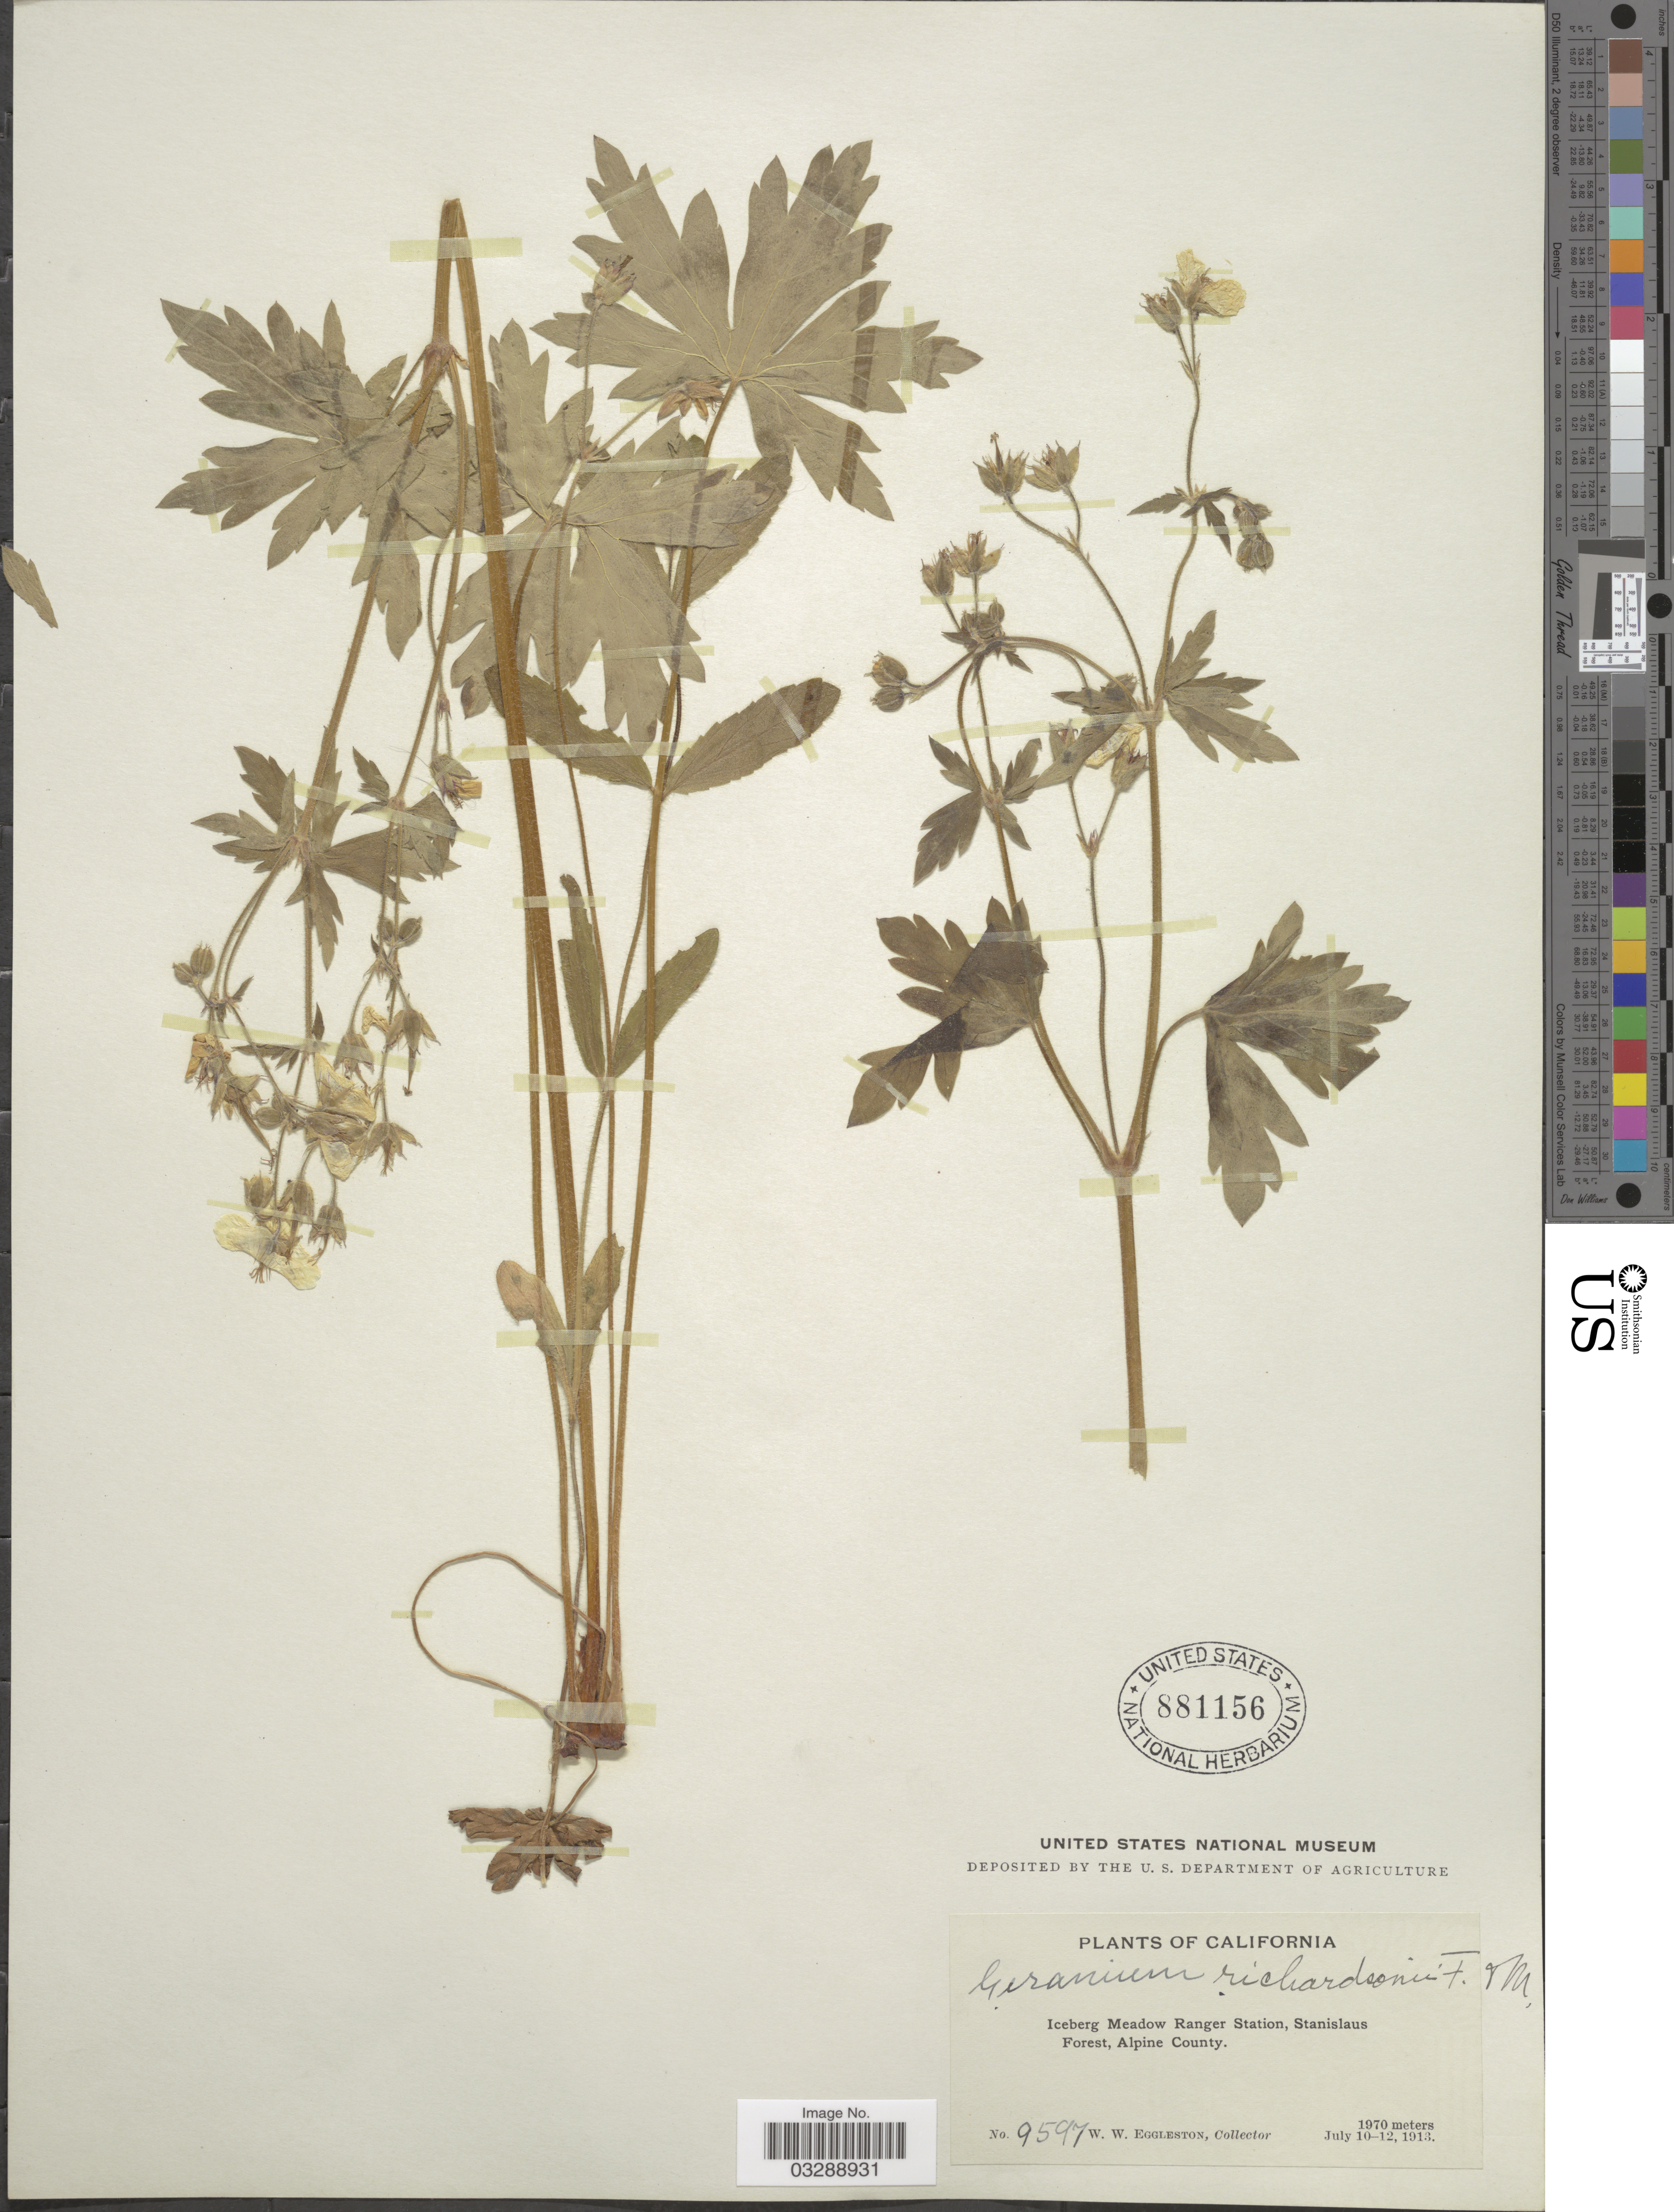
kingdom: Plantae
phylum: Tracheophyta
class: Magnoliopsida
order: Geraniales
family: Geraniaceae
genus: Geranium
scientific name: Geranium richardsonii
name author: Fisch. & Trautv.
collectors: W. W. Eggleston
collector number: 9597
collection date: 1913-07-10/1913-07-12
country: United States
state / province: California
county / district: Alpine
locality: Iceberg Meadow Ranger Station, Stanislaus Forest, Alpine County.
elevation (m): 1970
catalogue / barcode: US 881156